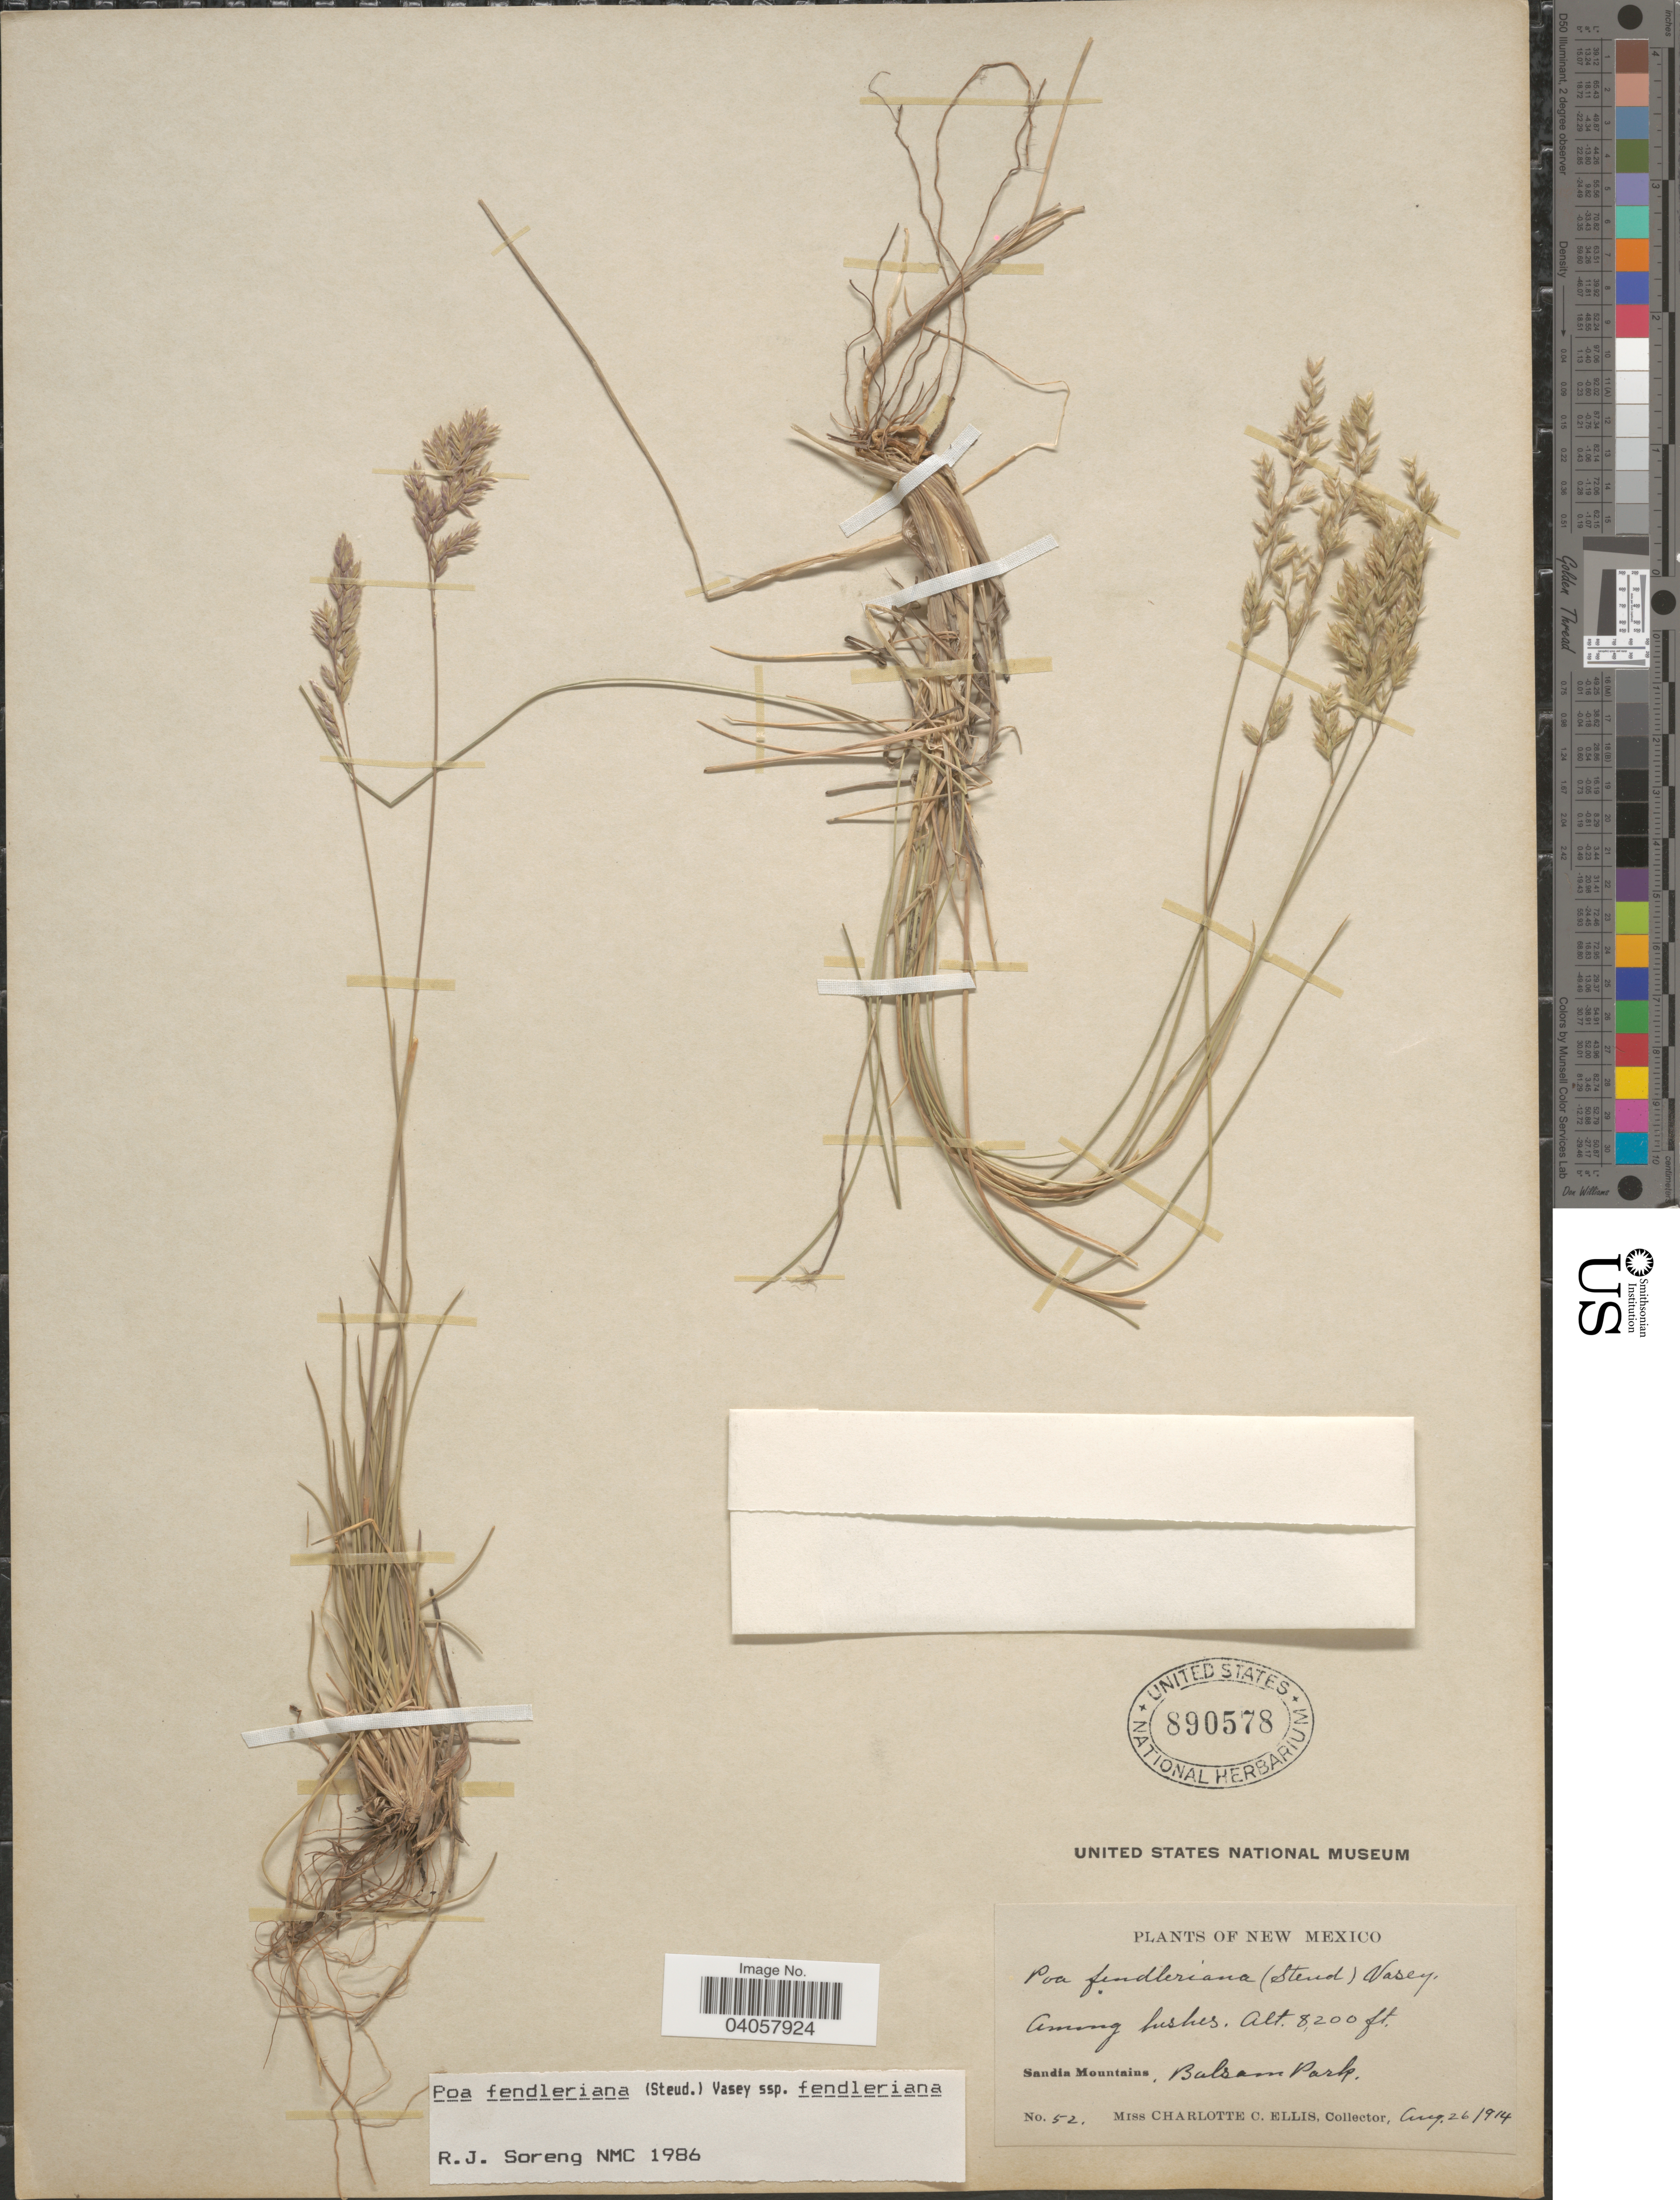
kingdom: Plantae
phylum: Tracheophyta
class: Liliopsida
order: Poales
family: Poaceae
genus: Poa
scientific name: Poa fendleriana subsp. fendleriana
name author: (Steud.) Vasey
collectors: C. C. Ellis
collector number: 52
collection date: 1914-08-26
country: United States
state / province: New Mexico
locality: Among bushes. Sandia Mountains, Balsam Park.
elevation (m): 2499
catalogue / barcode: US 890578